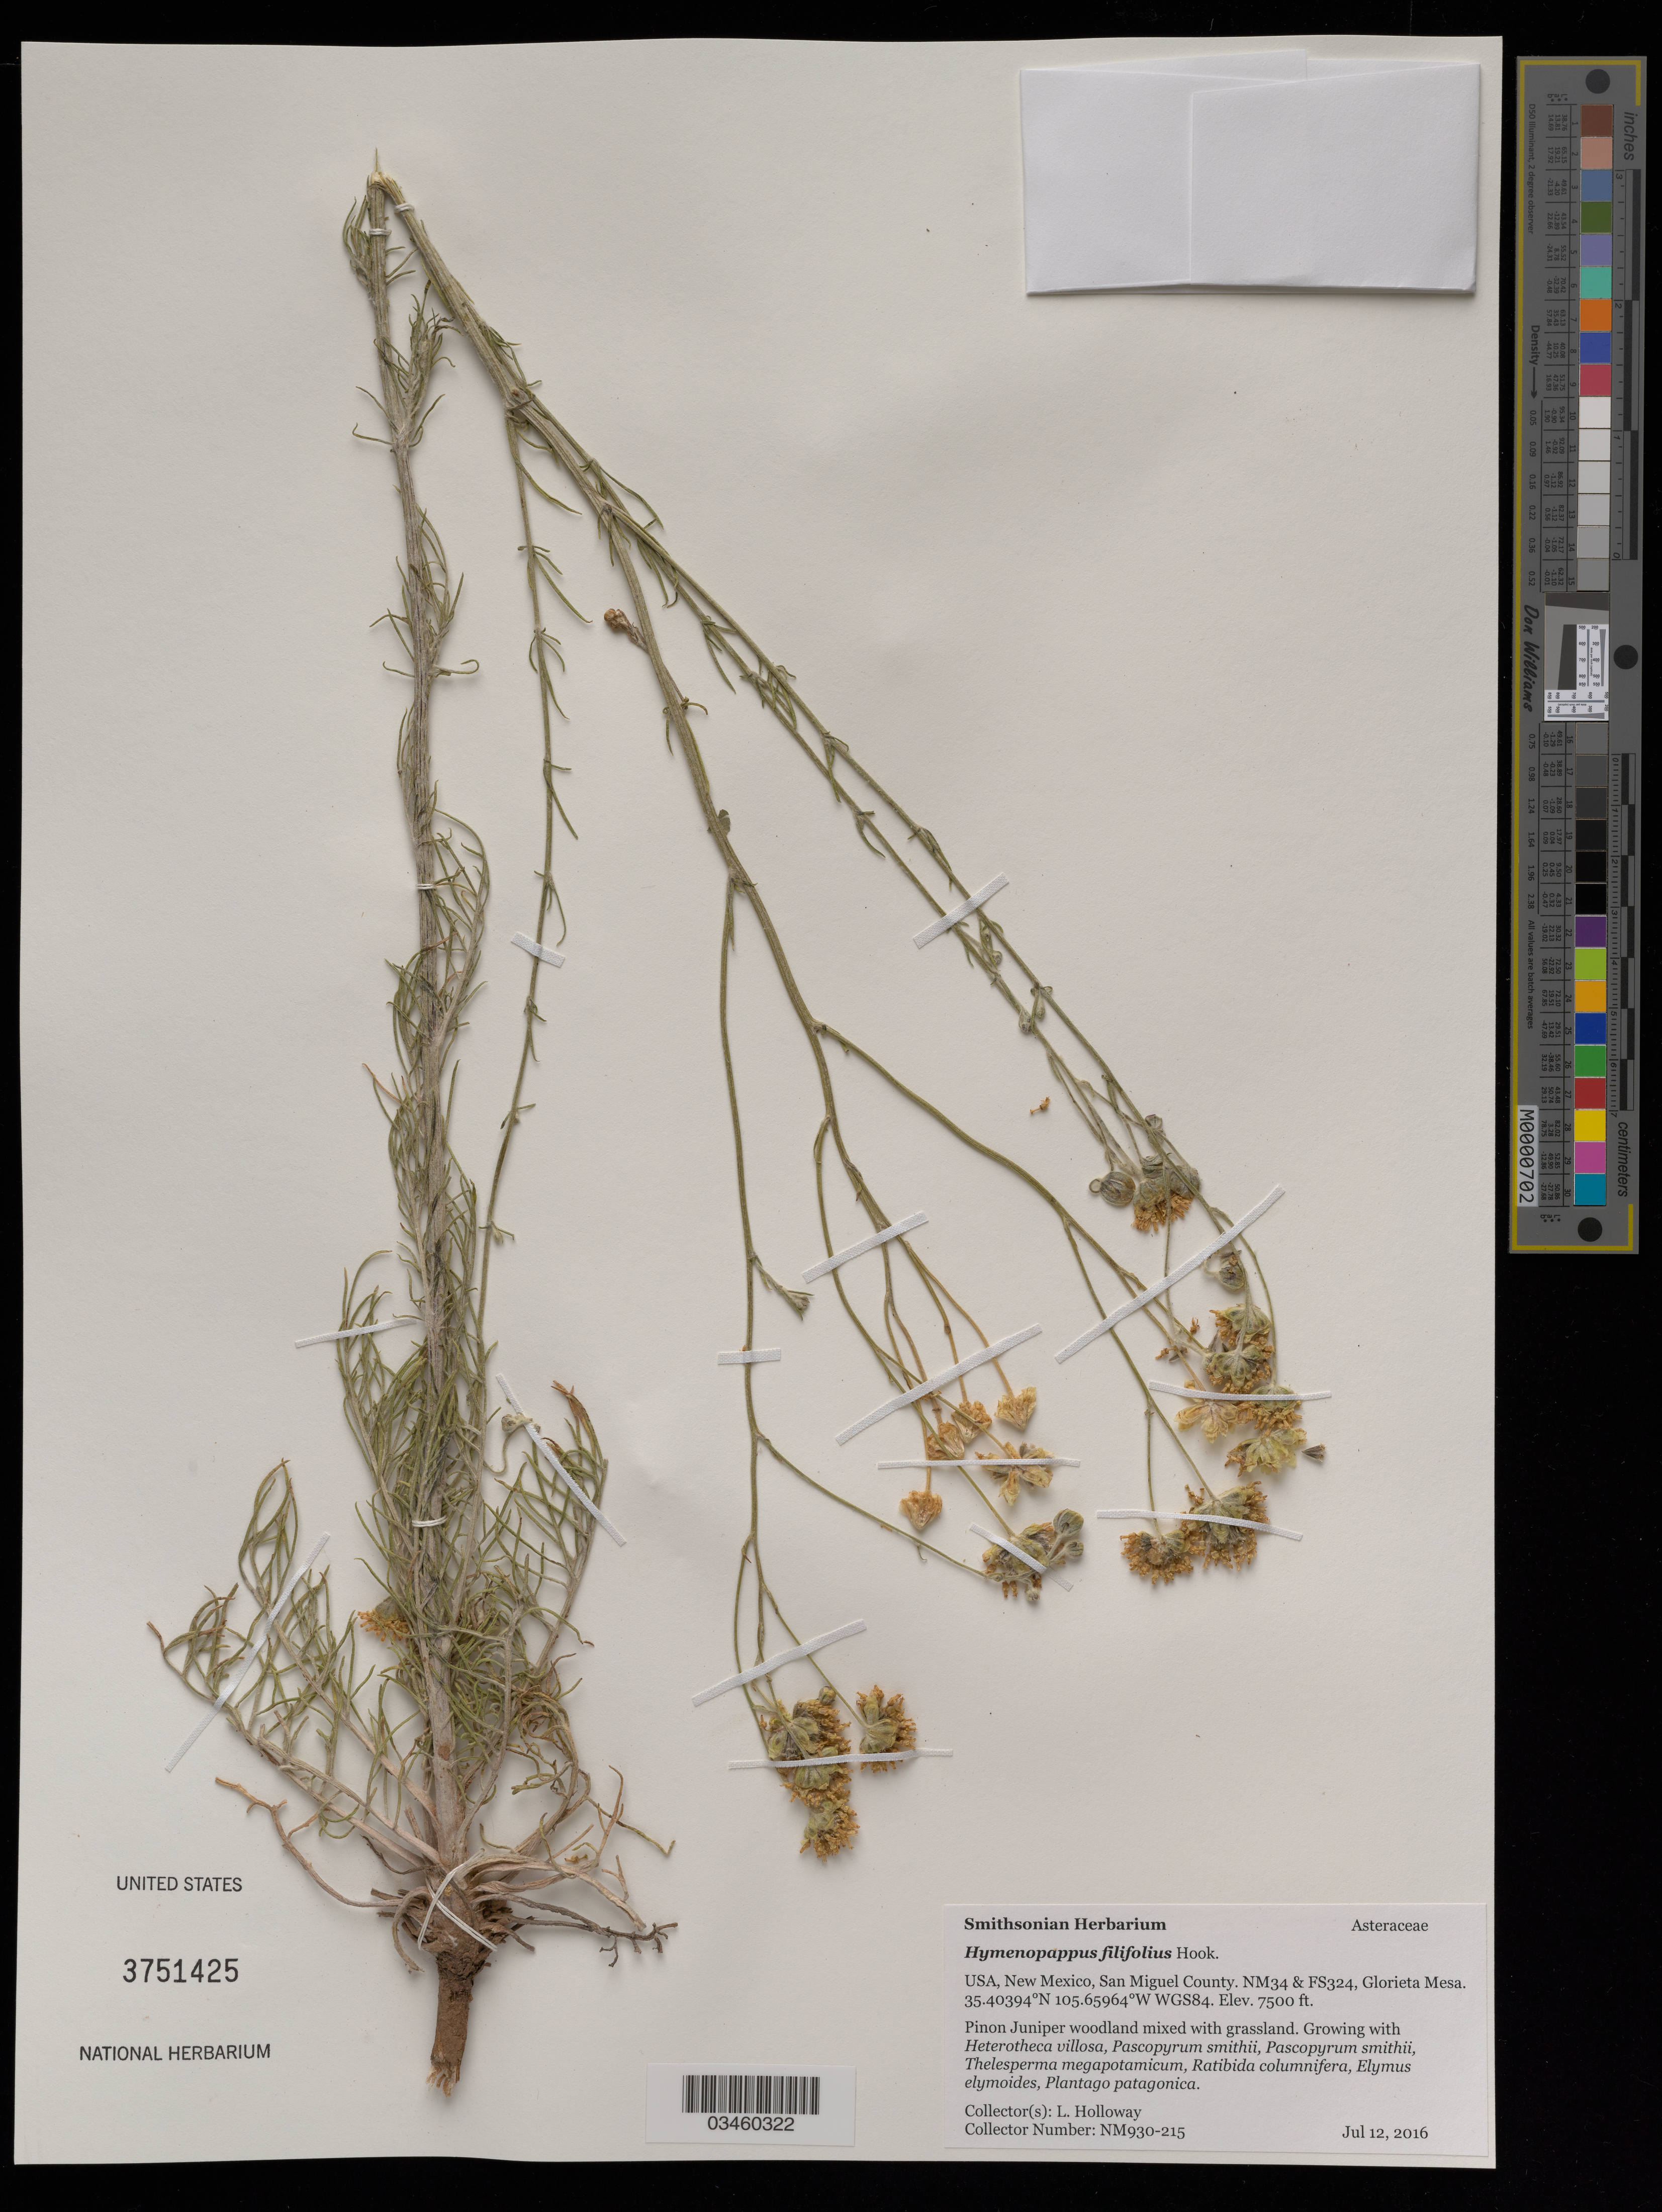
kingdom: Plantae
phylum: Tracheophyta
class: Magnoliopsida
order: Asterales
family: Asteraceae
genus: Hymenopappus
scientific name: Hymenopappus filifolius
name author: Hook.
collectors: L. Holloway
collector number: NM930-215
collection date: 2016-07-12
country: United States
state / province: New Mexico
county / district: San Miguel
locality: Glorieta Mesa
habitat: Pinon-Juniper woodland mixed with grassland. With Heterotheca villosa, Pascopyrum smithii, Elymus elymoides, ect.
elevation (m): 2286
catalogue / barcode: US 3751425